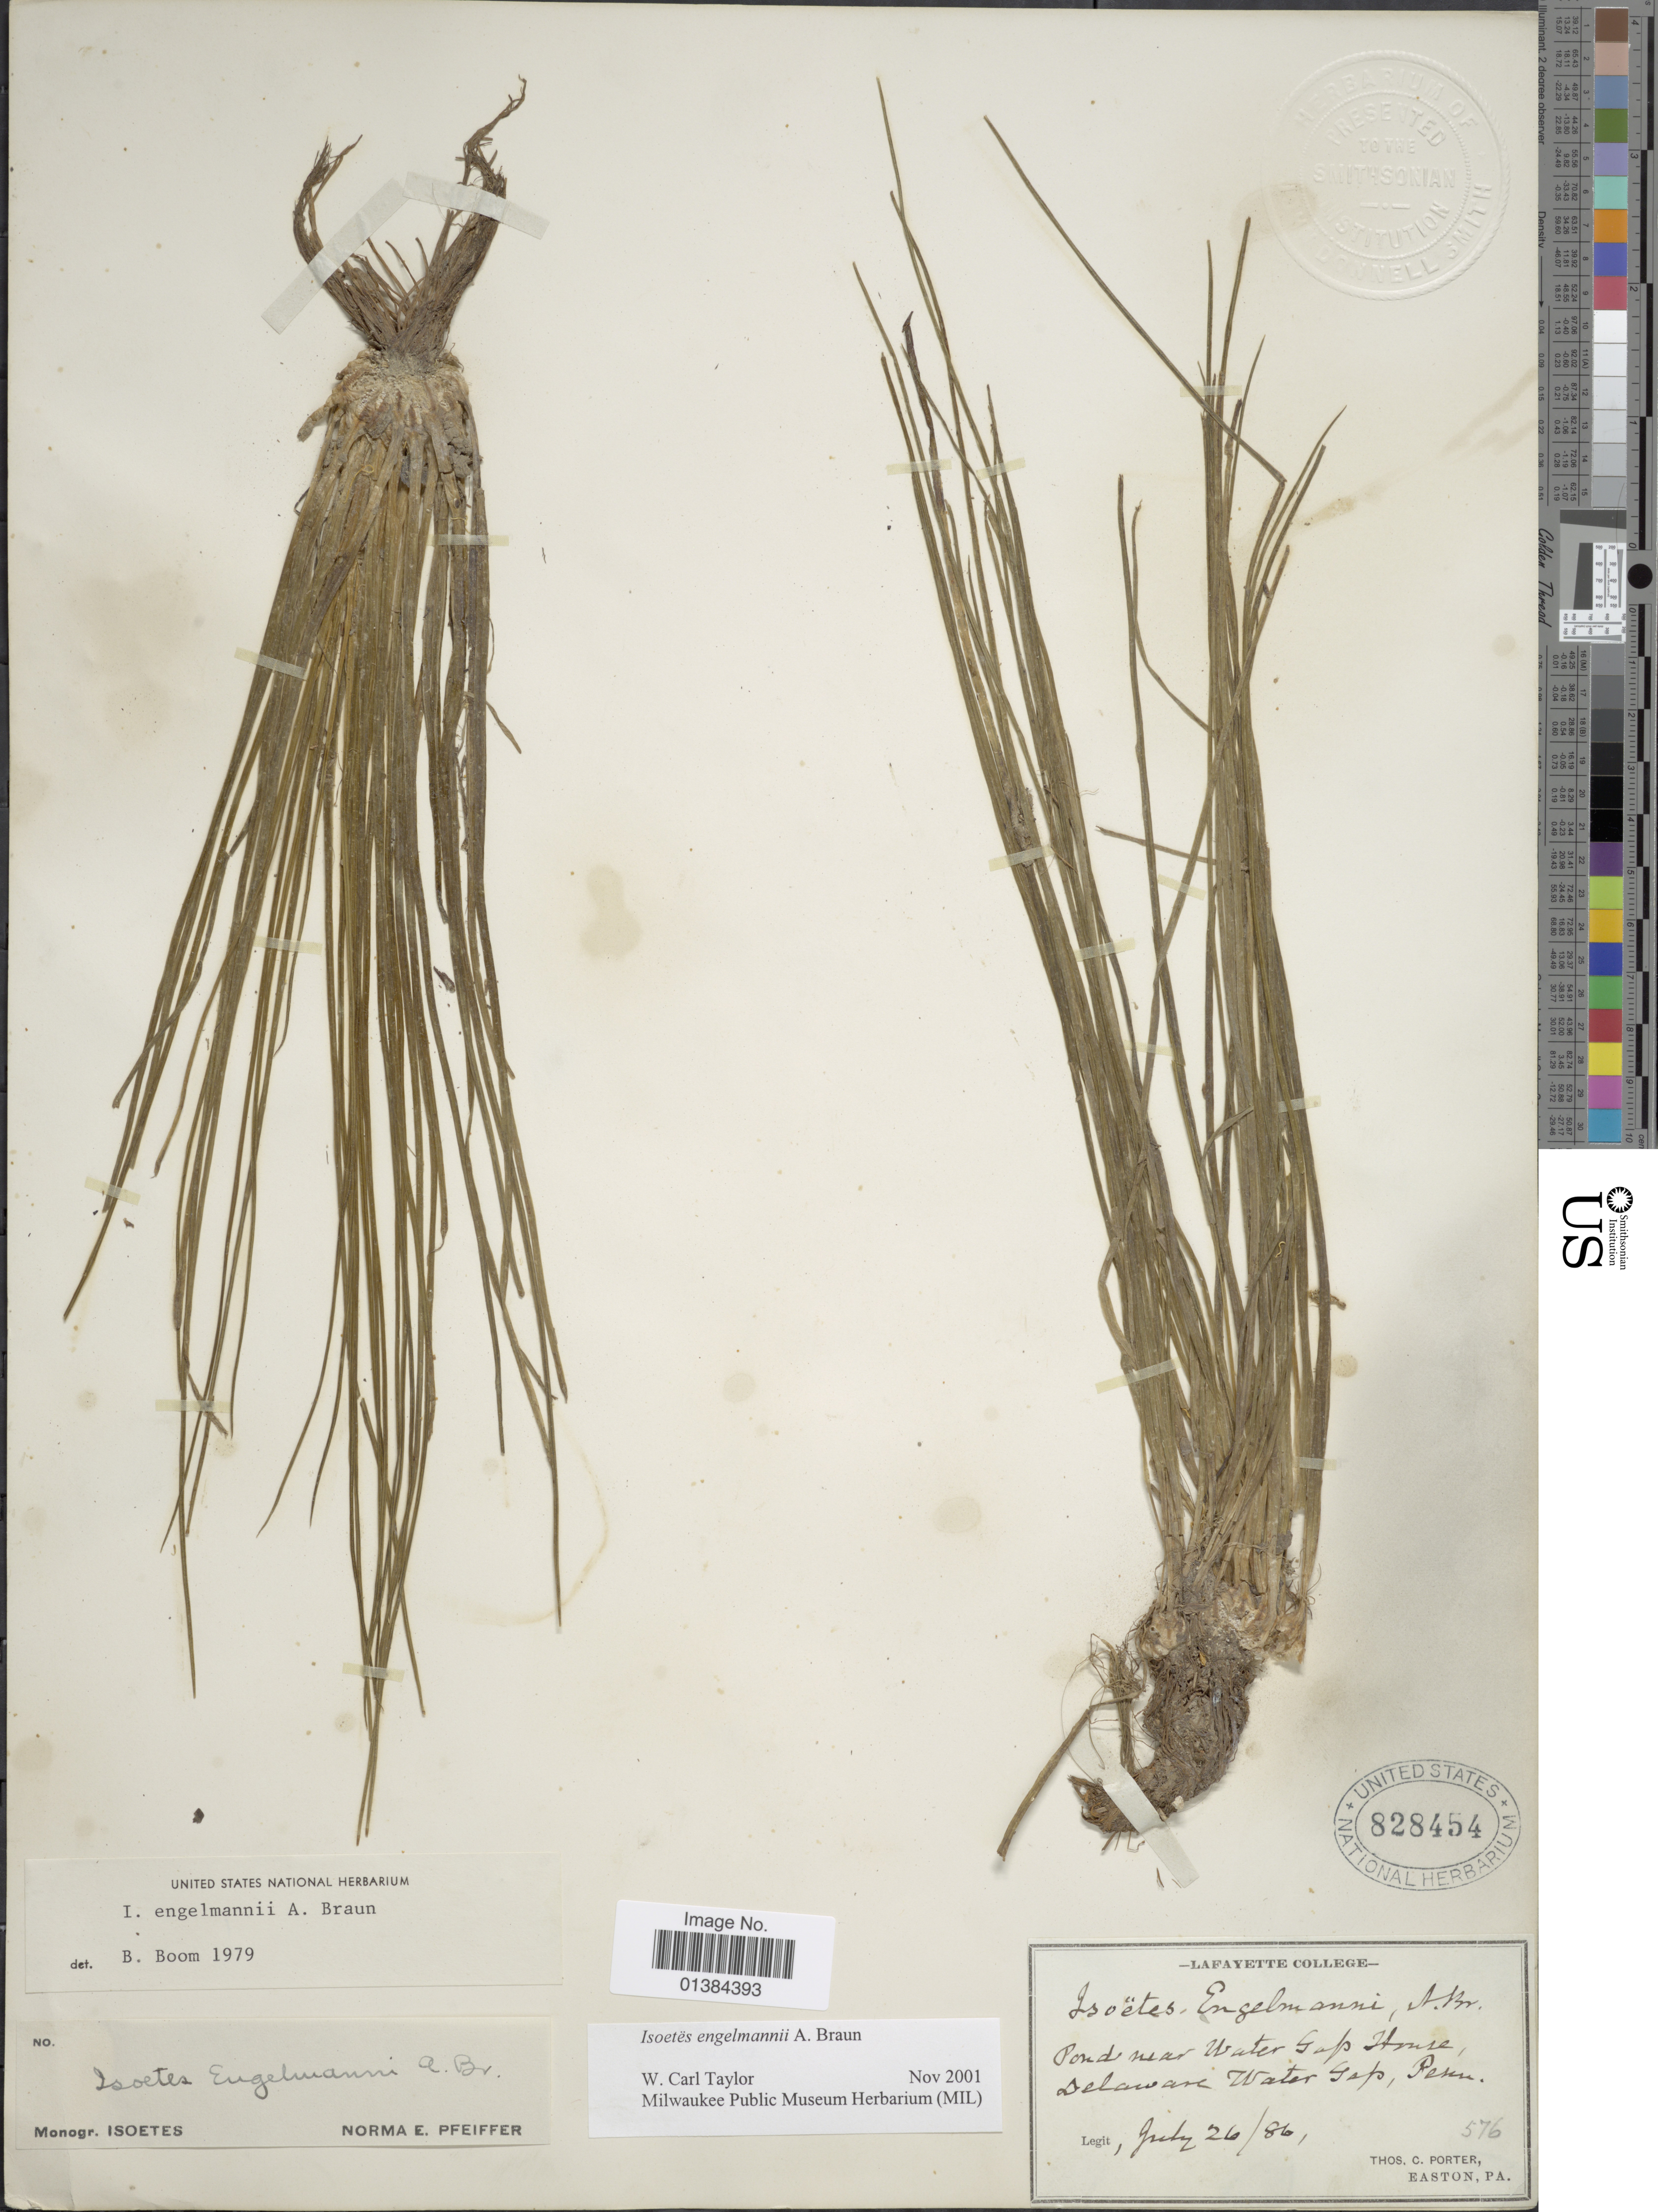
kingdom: Plantae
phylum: Tracheophyta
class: Lycopodiopsida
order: Isoetales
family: Isoetaceae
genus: Isoetes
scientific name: Isoetes engelmannii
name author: A. Braun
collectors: T. C. Porter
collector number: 576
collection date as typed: Transcribed d/m/y: 26/7/86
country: United States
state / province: Pennsylvania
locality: Pond near Water Gap House, Delaware Water Gap.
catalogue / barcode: US 828454